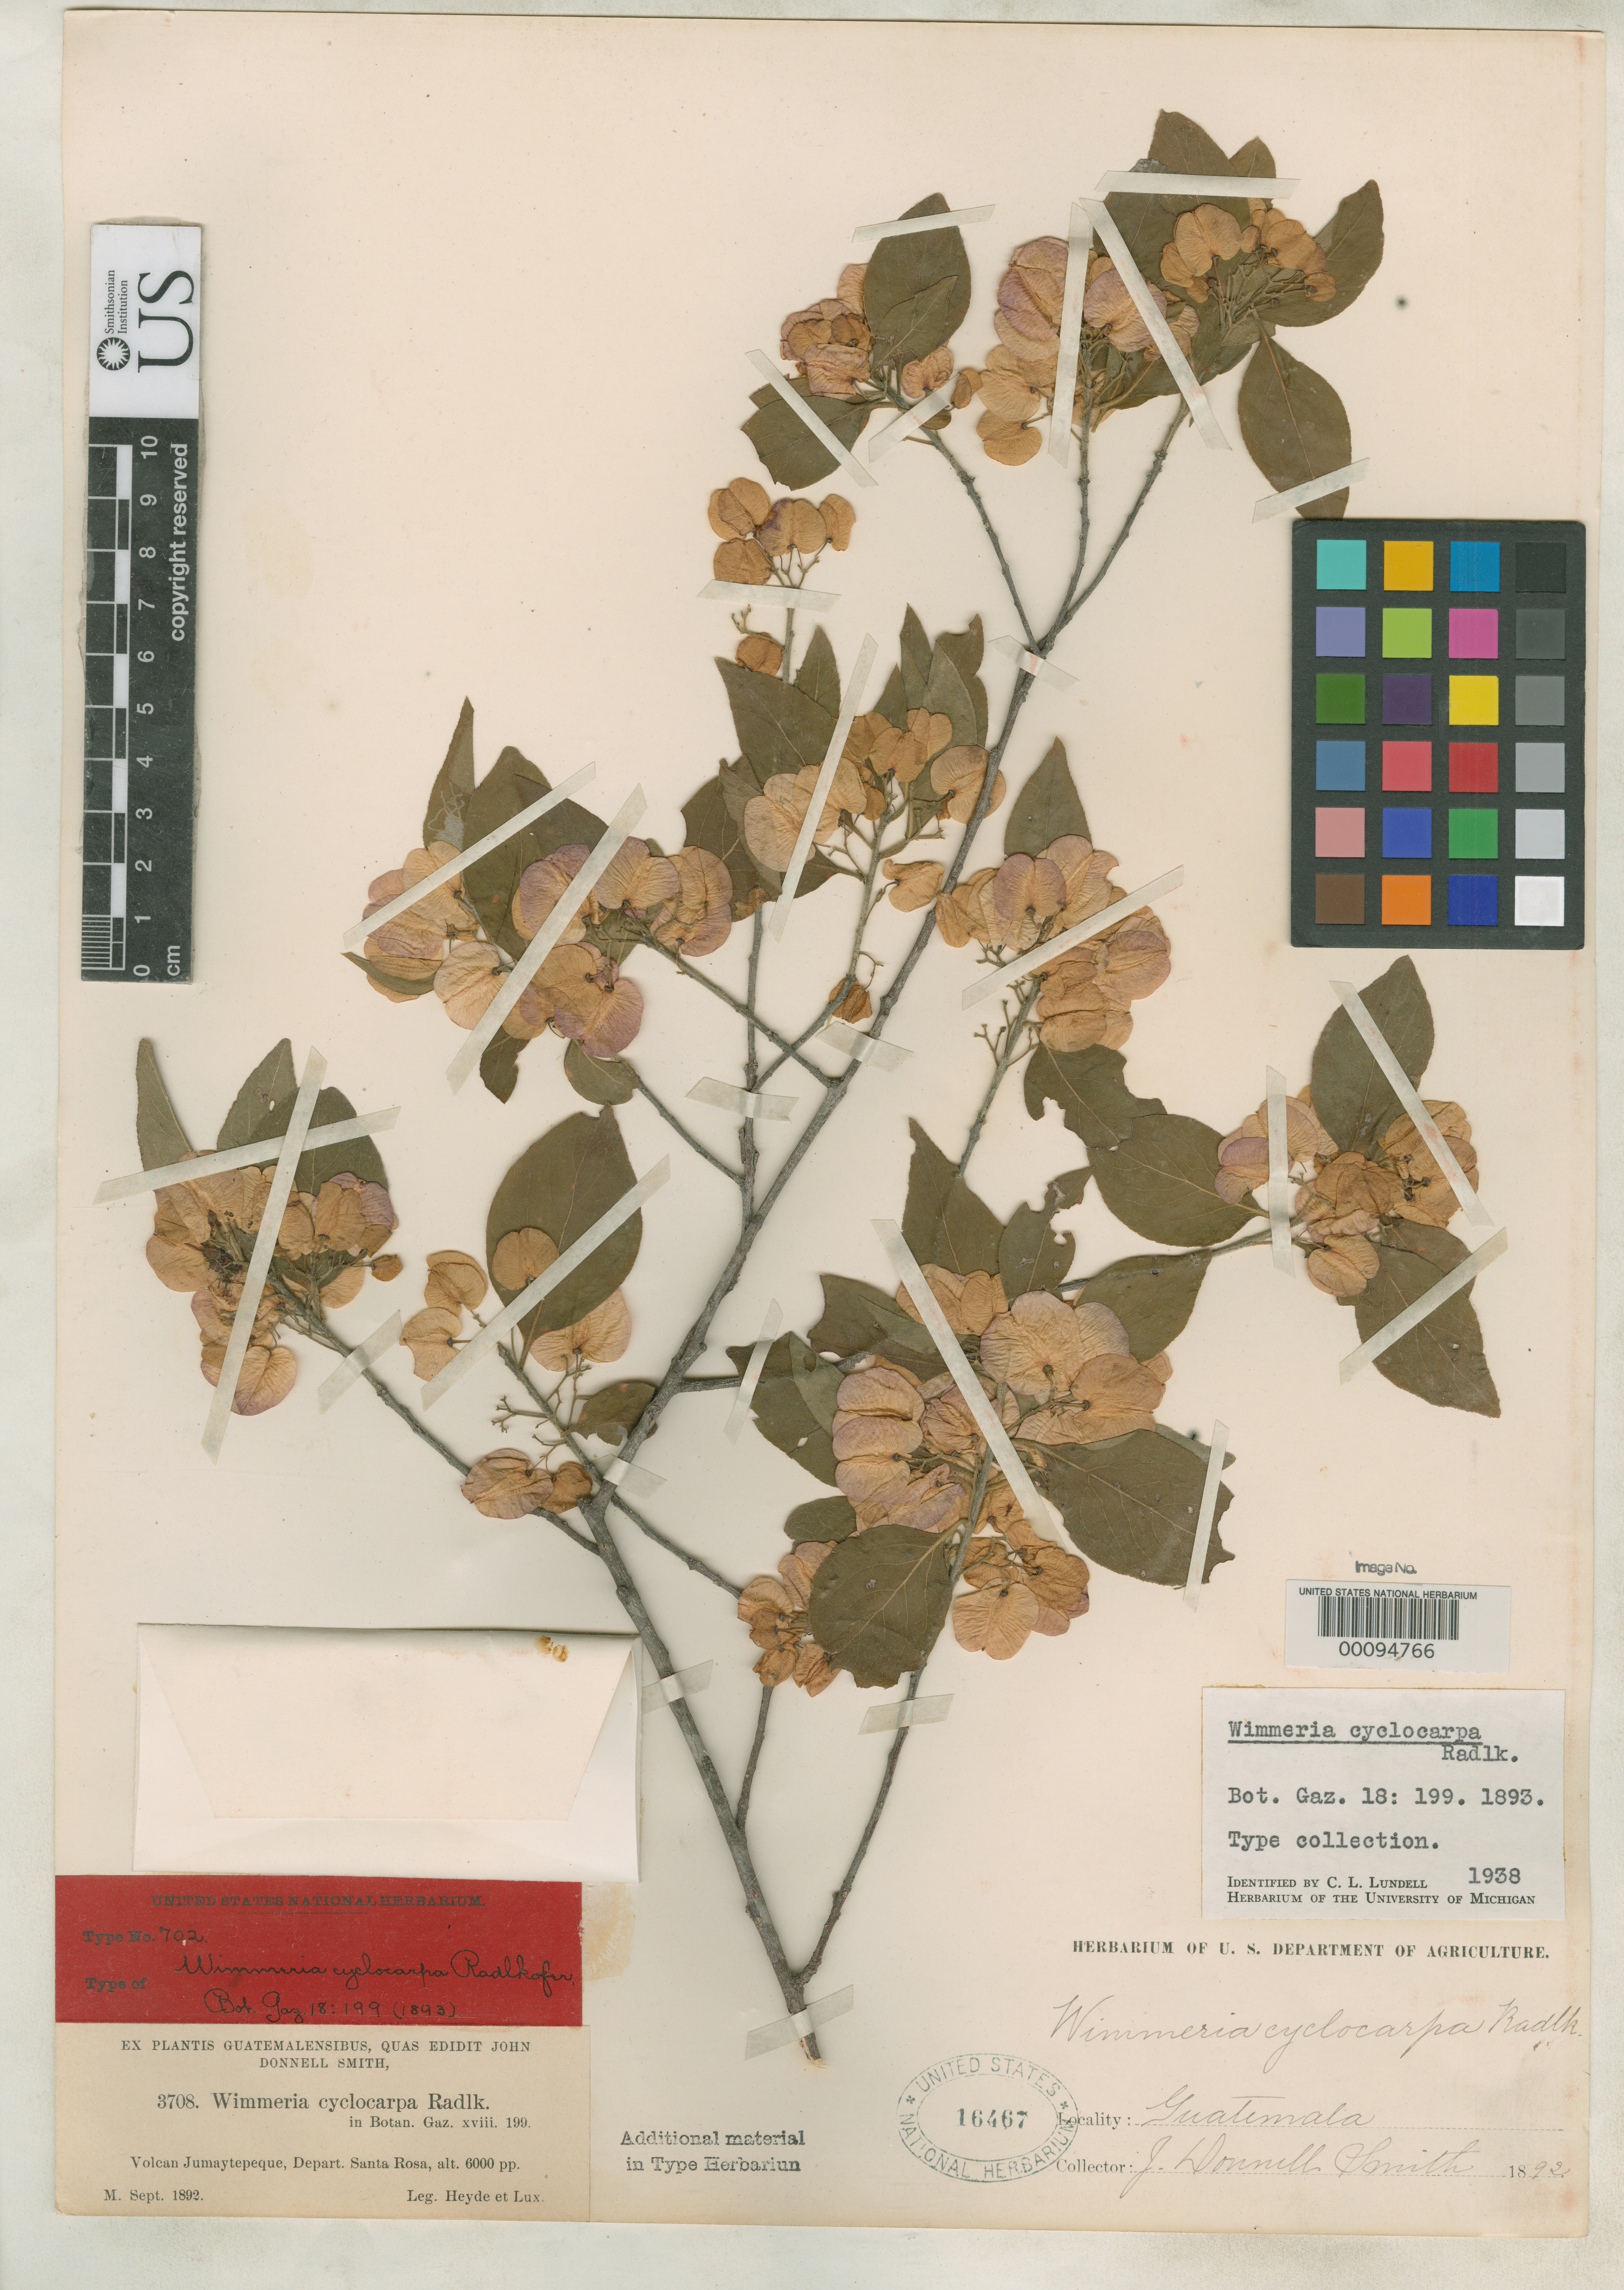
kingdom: Plantae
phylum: Tracheophyta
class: Magnoliopsida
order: Celastrales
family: Celastraceae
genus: Wimmeria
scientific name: Wimmeria cyclocarpa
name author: Radlk.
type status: Isotype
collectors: E. T. Heyde & E. Lux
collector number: J.D.S. 3708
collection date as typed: Sep 1892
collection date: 1892-09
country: Guatemala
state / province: Santa Rosa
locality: Volcan Jumaytepeque.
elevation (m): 1828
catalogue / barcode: US 16467